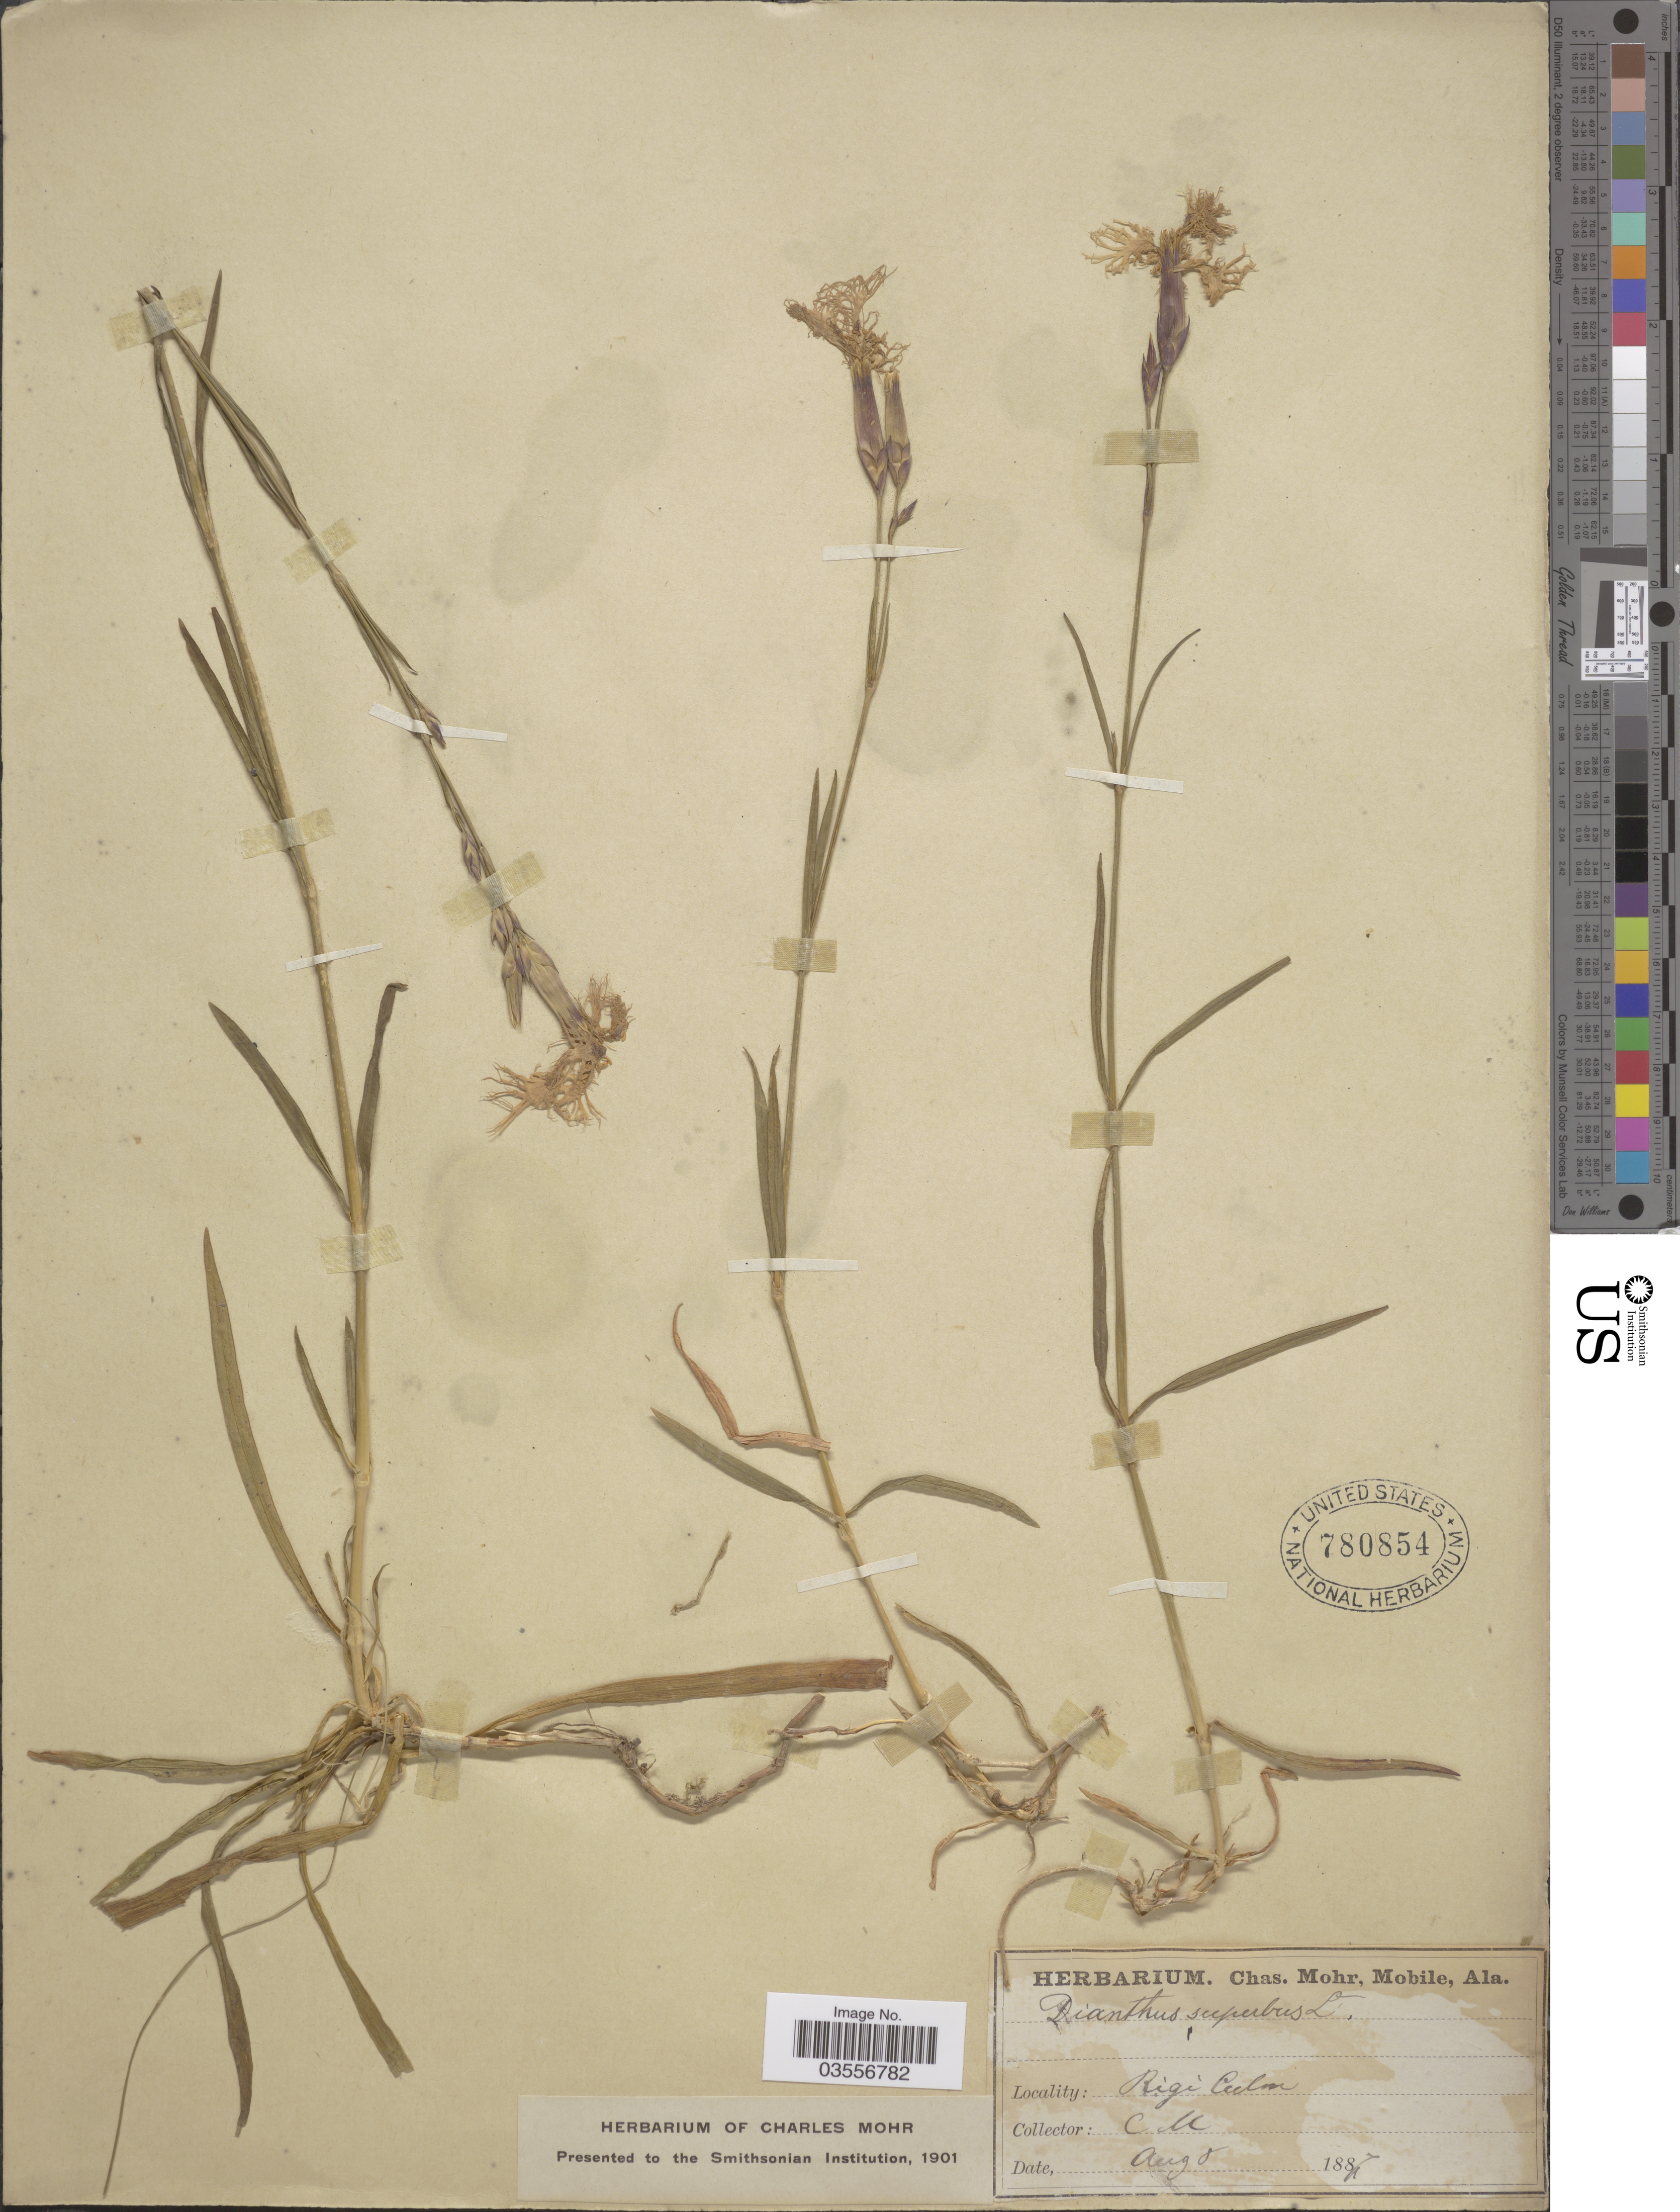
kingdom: Plantae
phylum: Tracheophyta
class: Magnoliopsida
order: Caryophyllales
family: Caryophyllaceae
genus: Dianthus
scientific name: Dianthus superbus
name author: L.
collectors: Mohr, C. T. (herbarium)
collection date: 1887-08-08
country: Switzerland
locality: Rigi Culm.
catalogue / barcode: US 780854